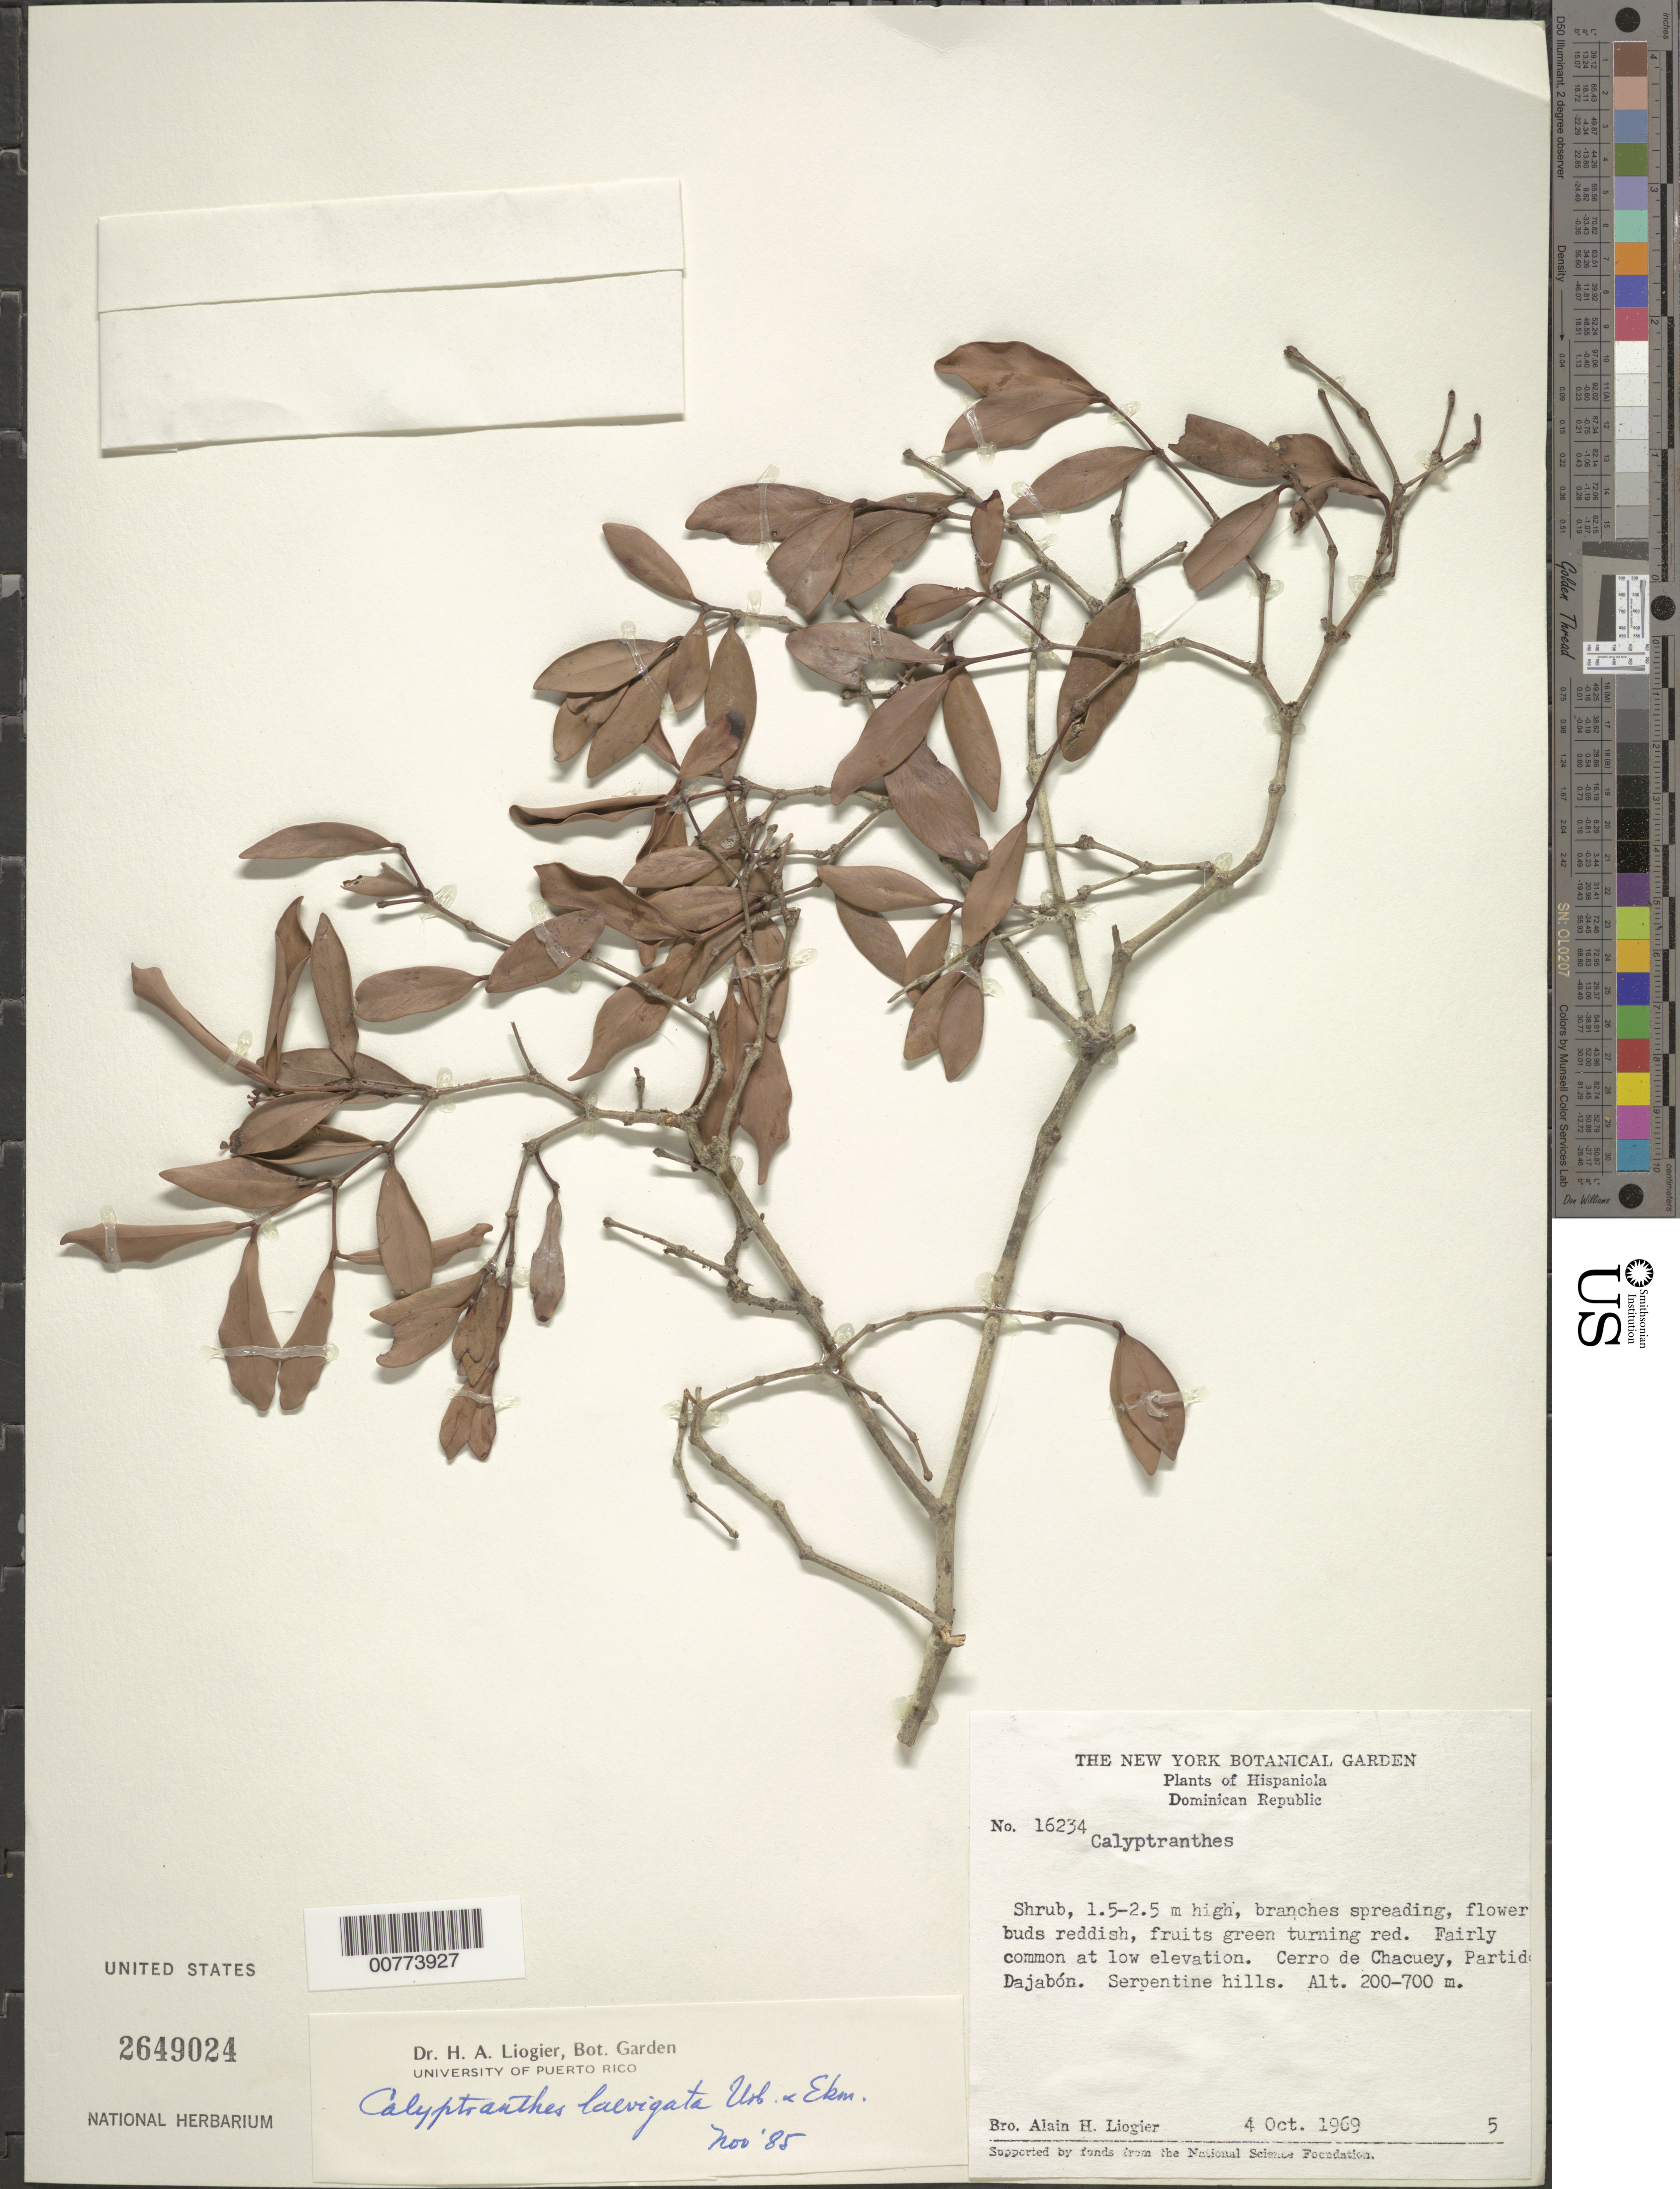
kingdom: Plantae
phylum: Tracheophyta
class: Magnoliopsida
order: Myrtales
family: Myrtaceae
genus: Myrcia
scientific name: Myrcia neolaevigata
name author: K. Campbell & Peguero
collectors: A. H. Liogier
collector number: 16234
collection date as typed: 04 Oct 1969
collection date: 1969-10-04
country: Dominican Republic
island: Hispaniola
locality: Dajabón, Partido, Cerro de Chacuey.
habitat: Serpentine hills.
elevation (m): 200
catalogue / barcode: US 2649024